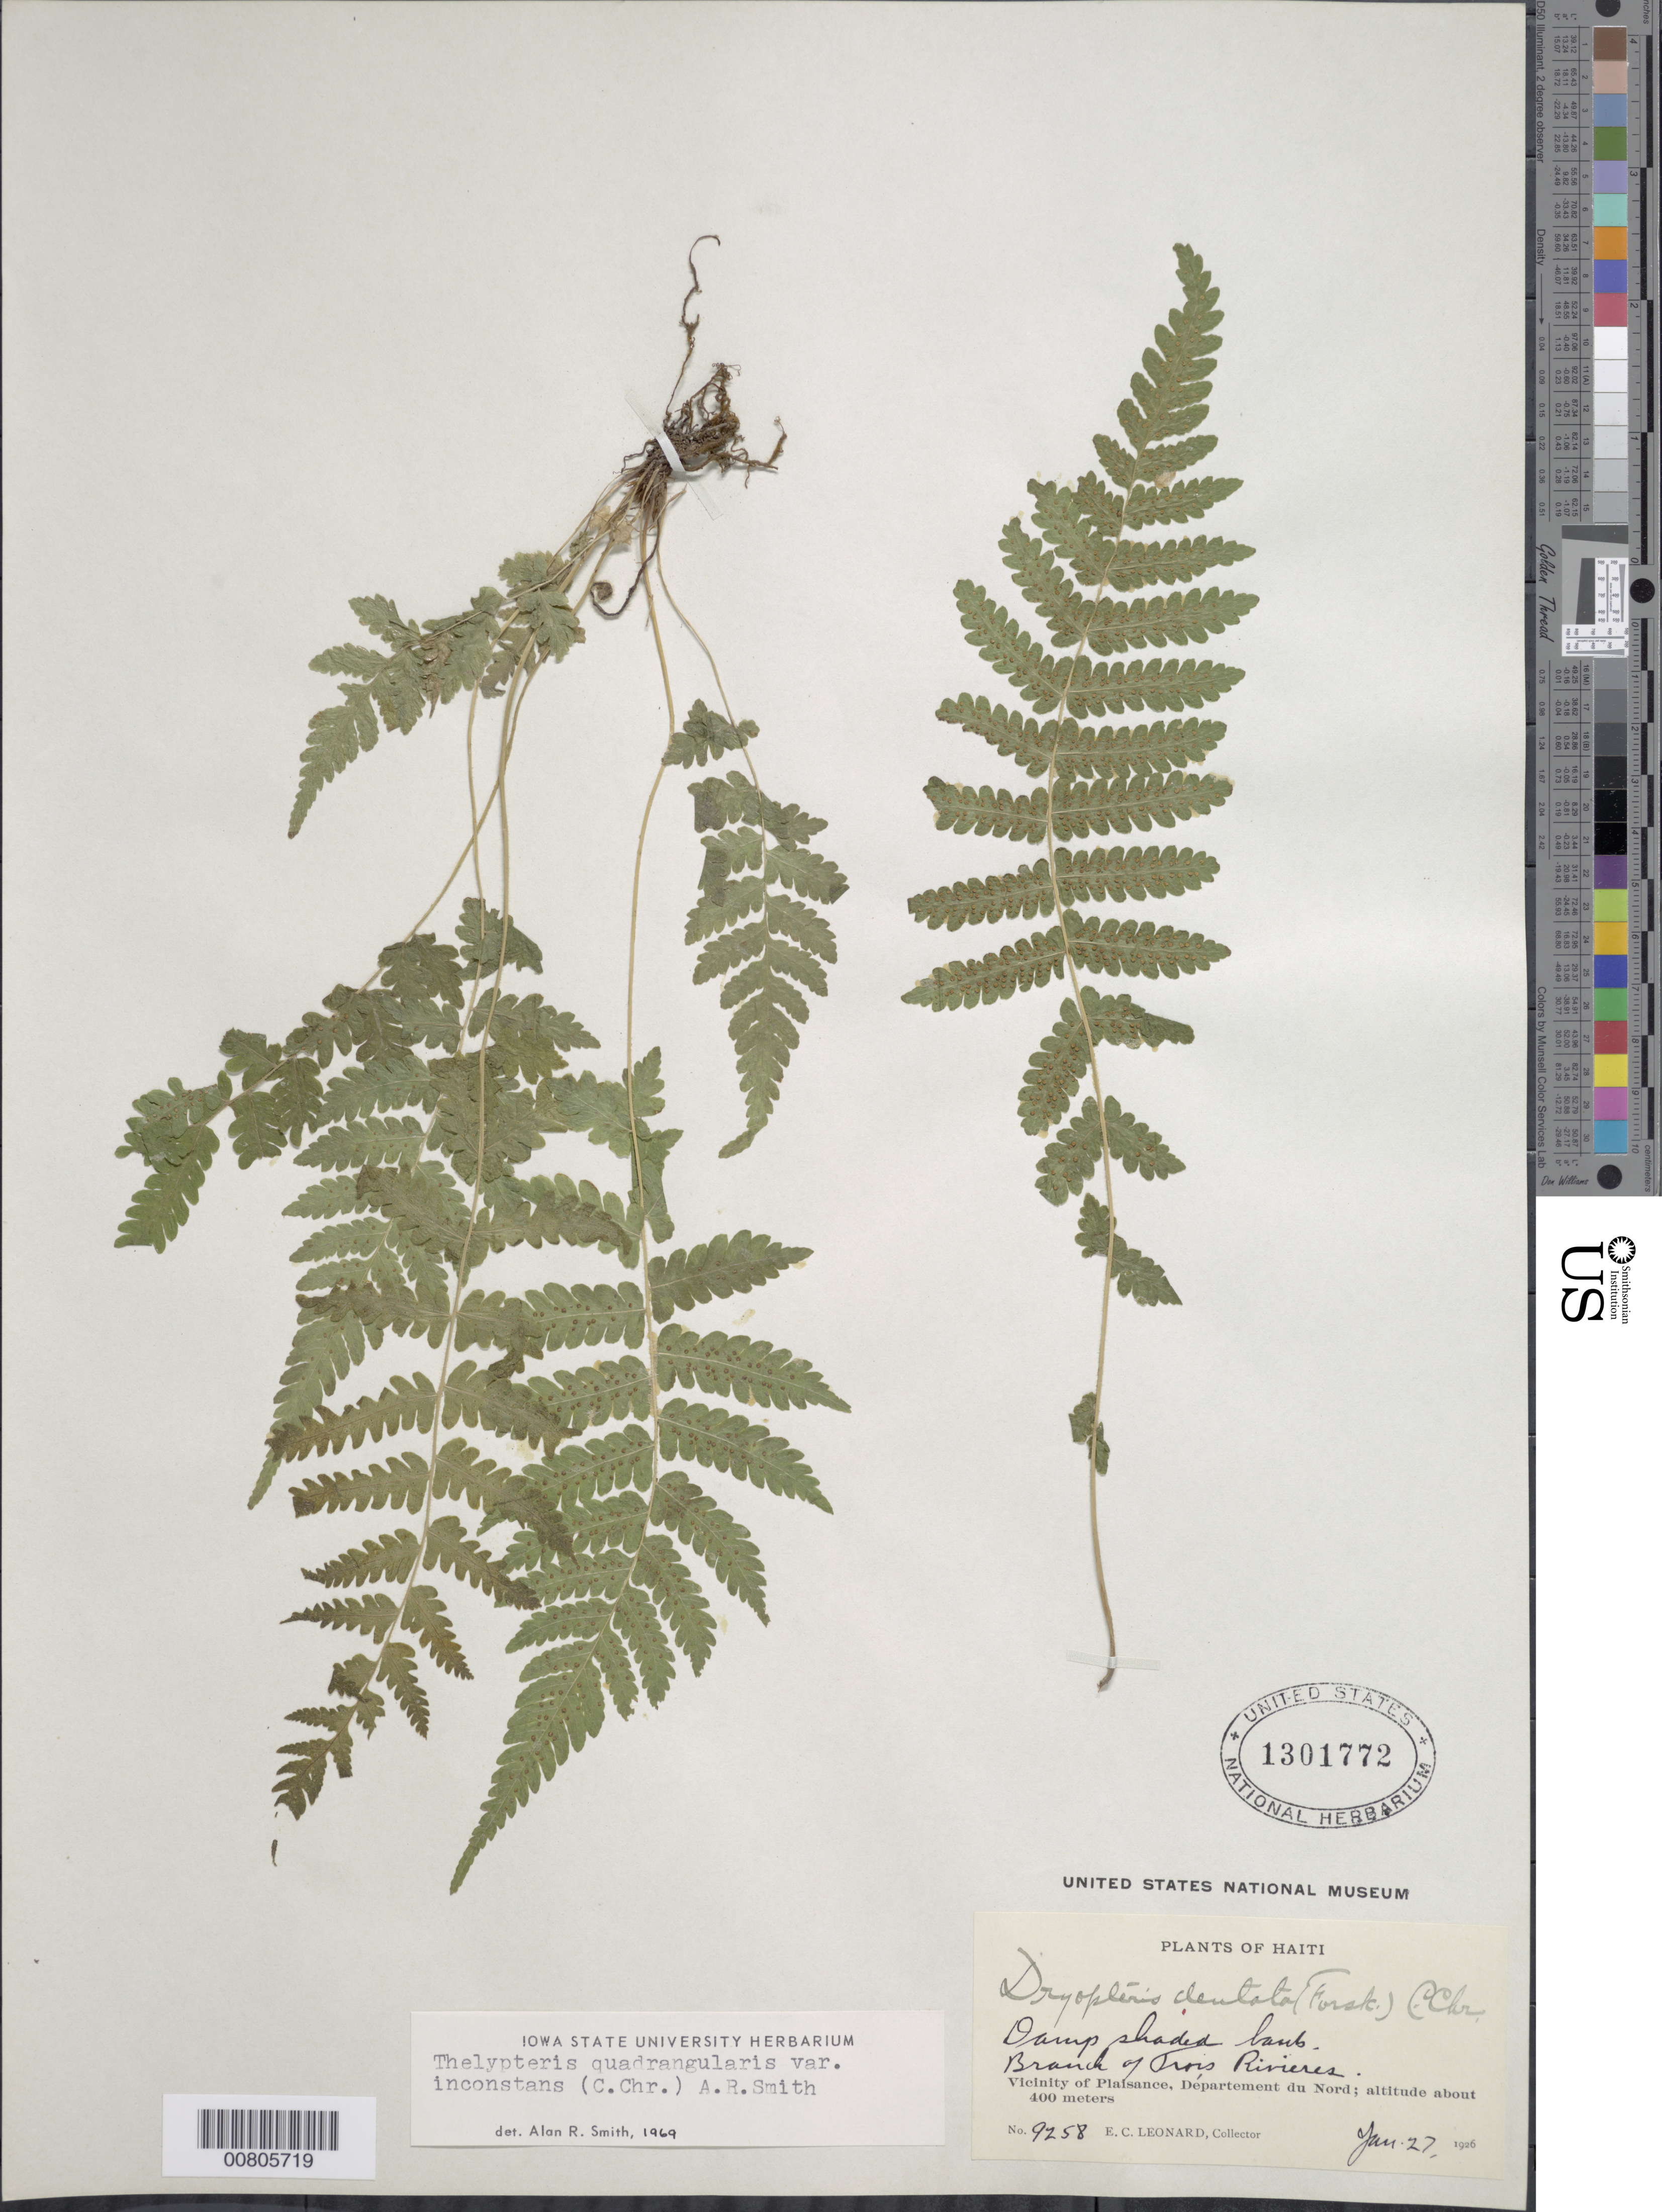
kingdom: Plantae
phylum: Tracheophyta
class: Polypodiopsida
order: Polypodiales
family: Thelypteridaceae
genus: Christella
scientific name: Christella hispidula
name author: (Decne.) Holttum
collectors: E. C. Leonard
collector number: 9258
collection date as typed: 27 Jan 1926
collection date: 1926-01-27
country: Haiti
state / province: Nord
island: Hispaniola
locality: Plaisance, vicinity, branch of Trois Rivieres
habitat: Damp shaded bank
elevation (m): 400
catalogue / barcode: US 1301772